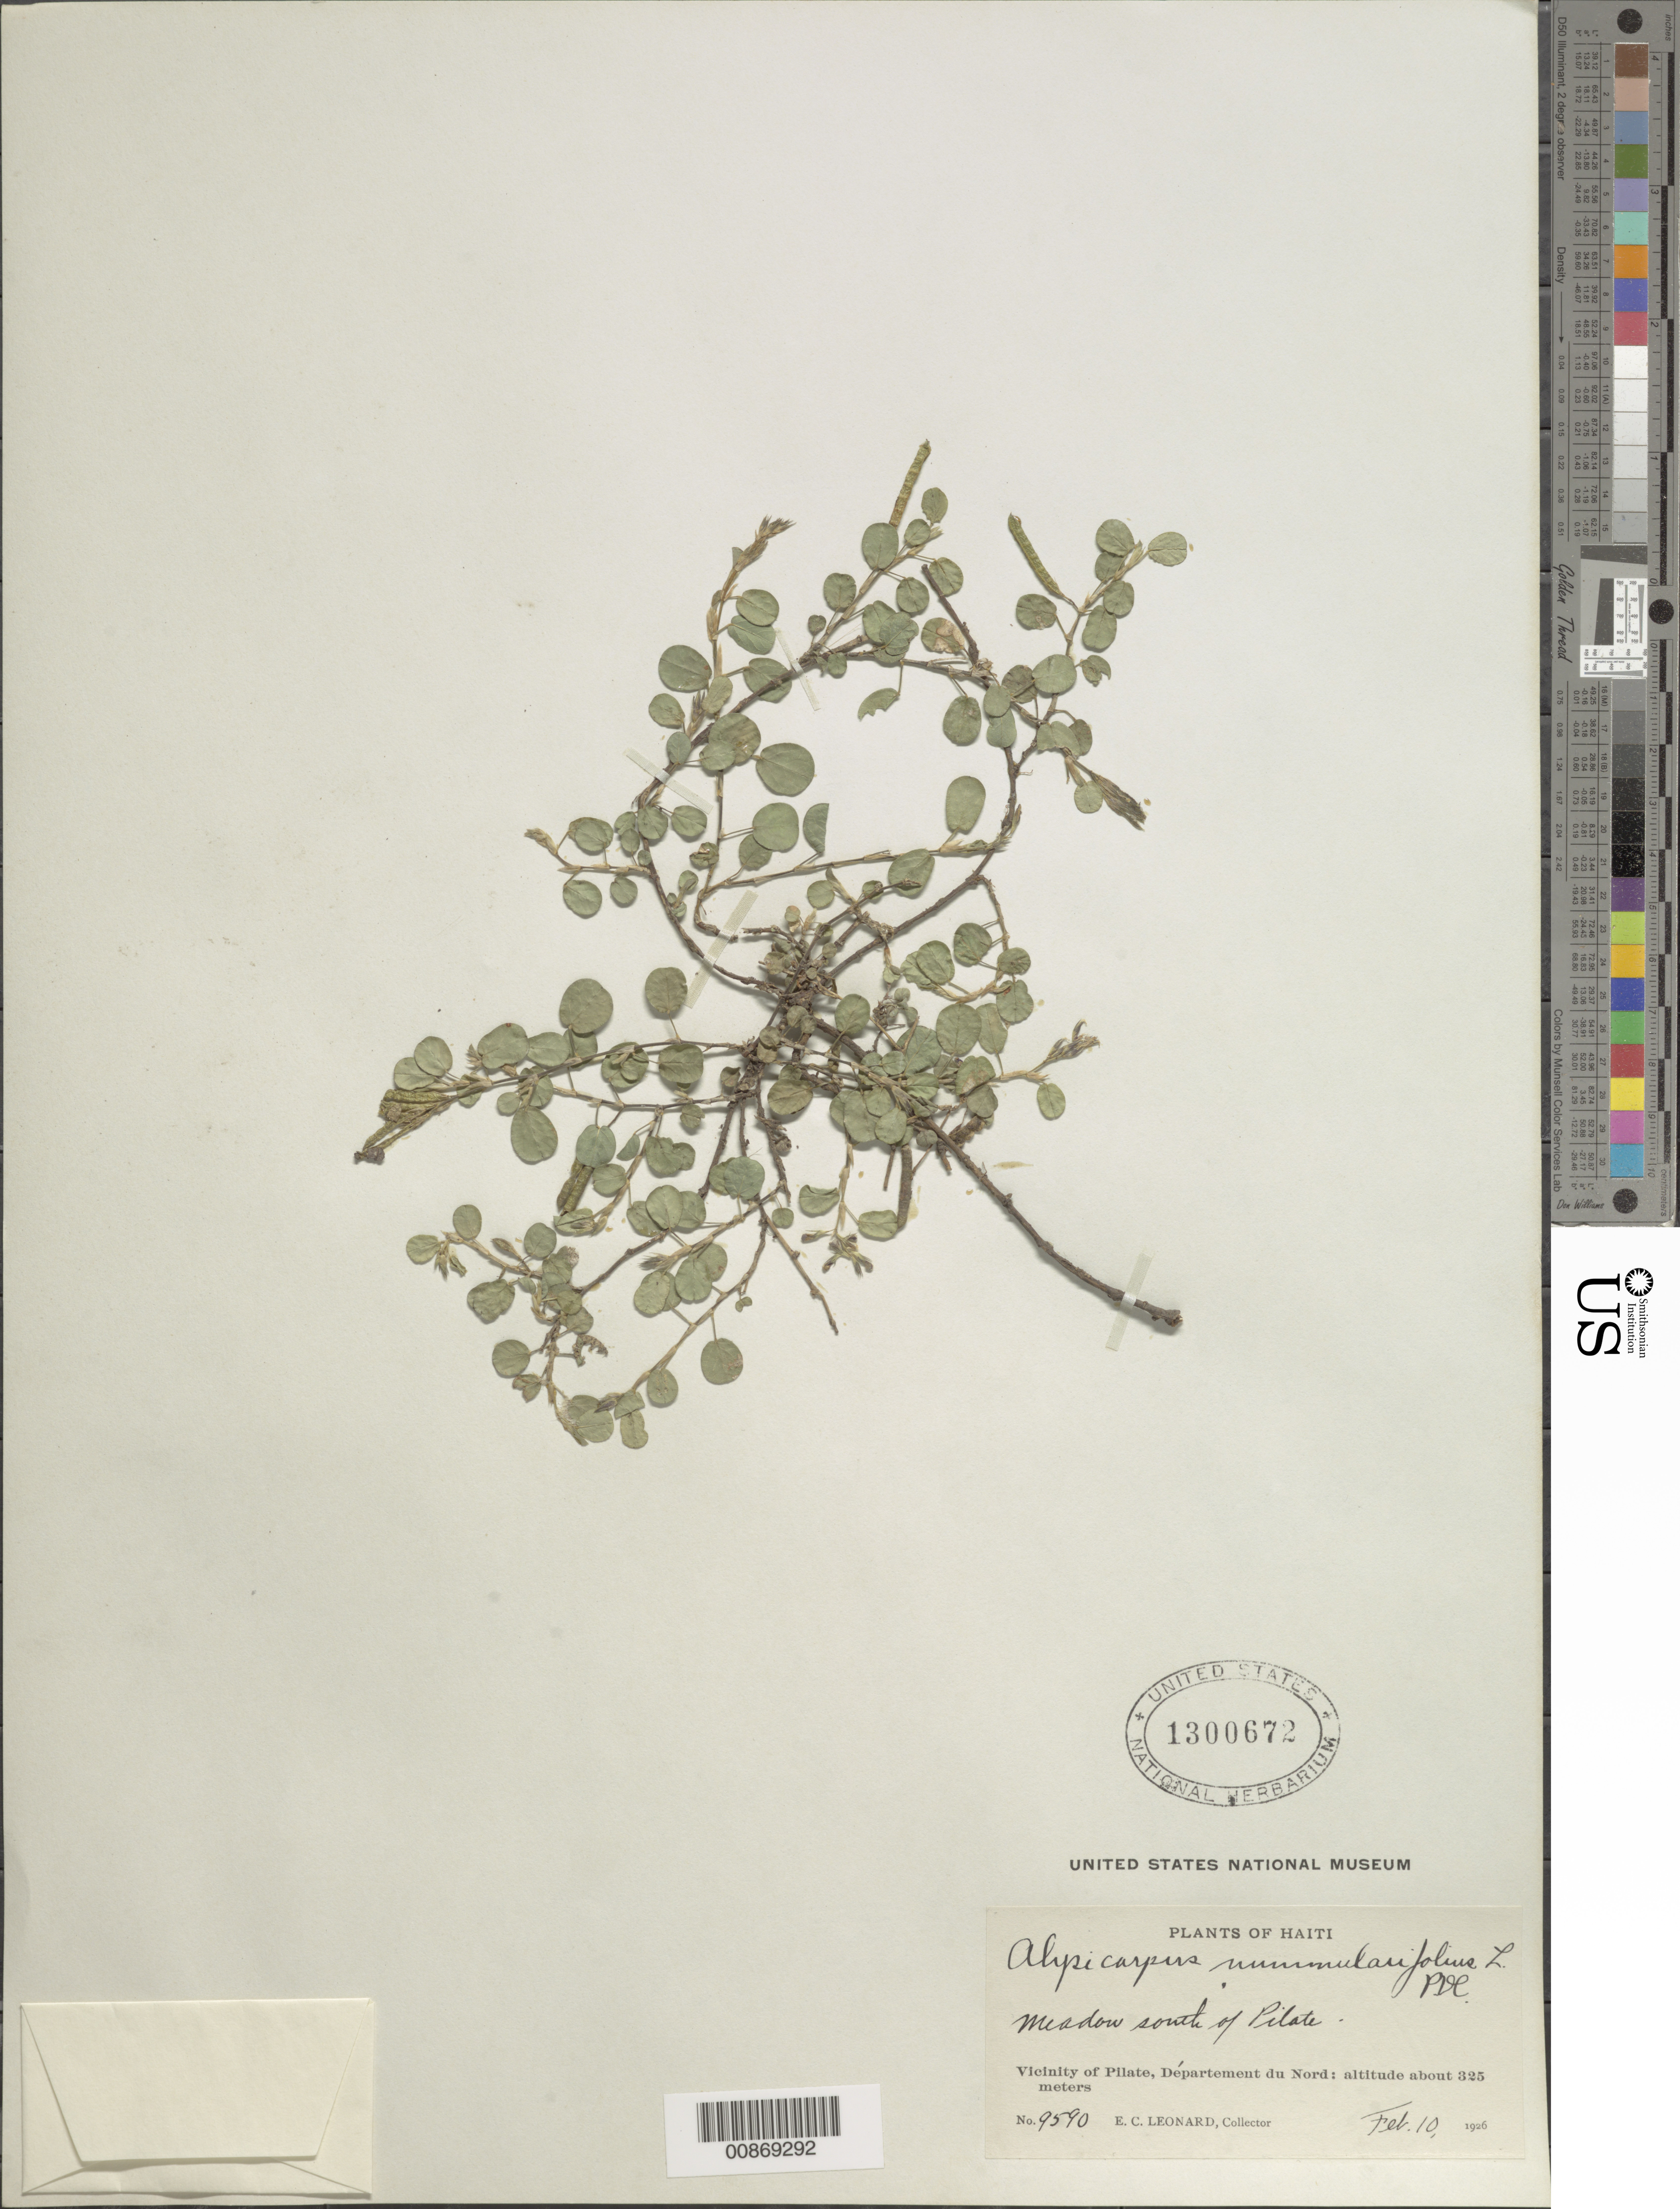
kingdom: Plantae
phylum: Tracheophyta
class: Magnoliopsida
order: Fabales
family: Fabaceae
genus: Alysicarpus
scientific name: Alysicarpus vaginalis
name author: (L.) DC.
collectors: E. C. Leonard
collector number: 9590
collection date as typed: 10 Feb 1926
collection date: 1926-02-10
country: Haiti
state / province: Nord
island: Hispaniola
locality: South of Pilate.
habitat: Meadow.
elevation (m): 325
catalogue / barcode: US 1300672